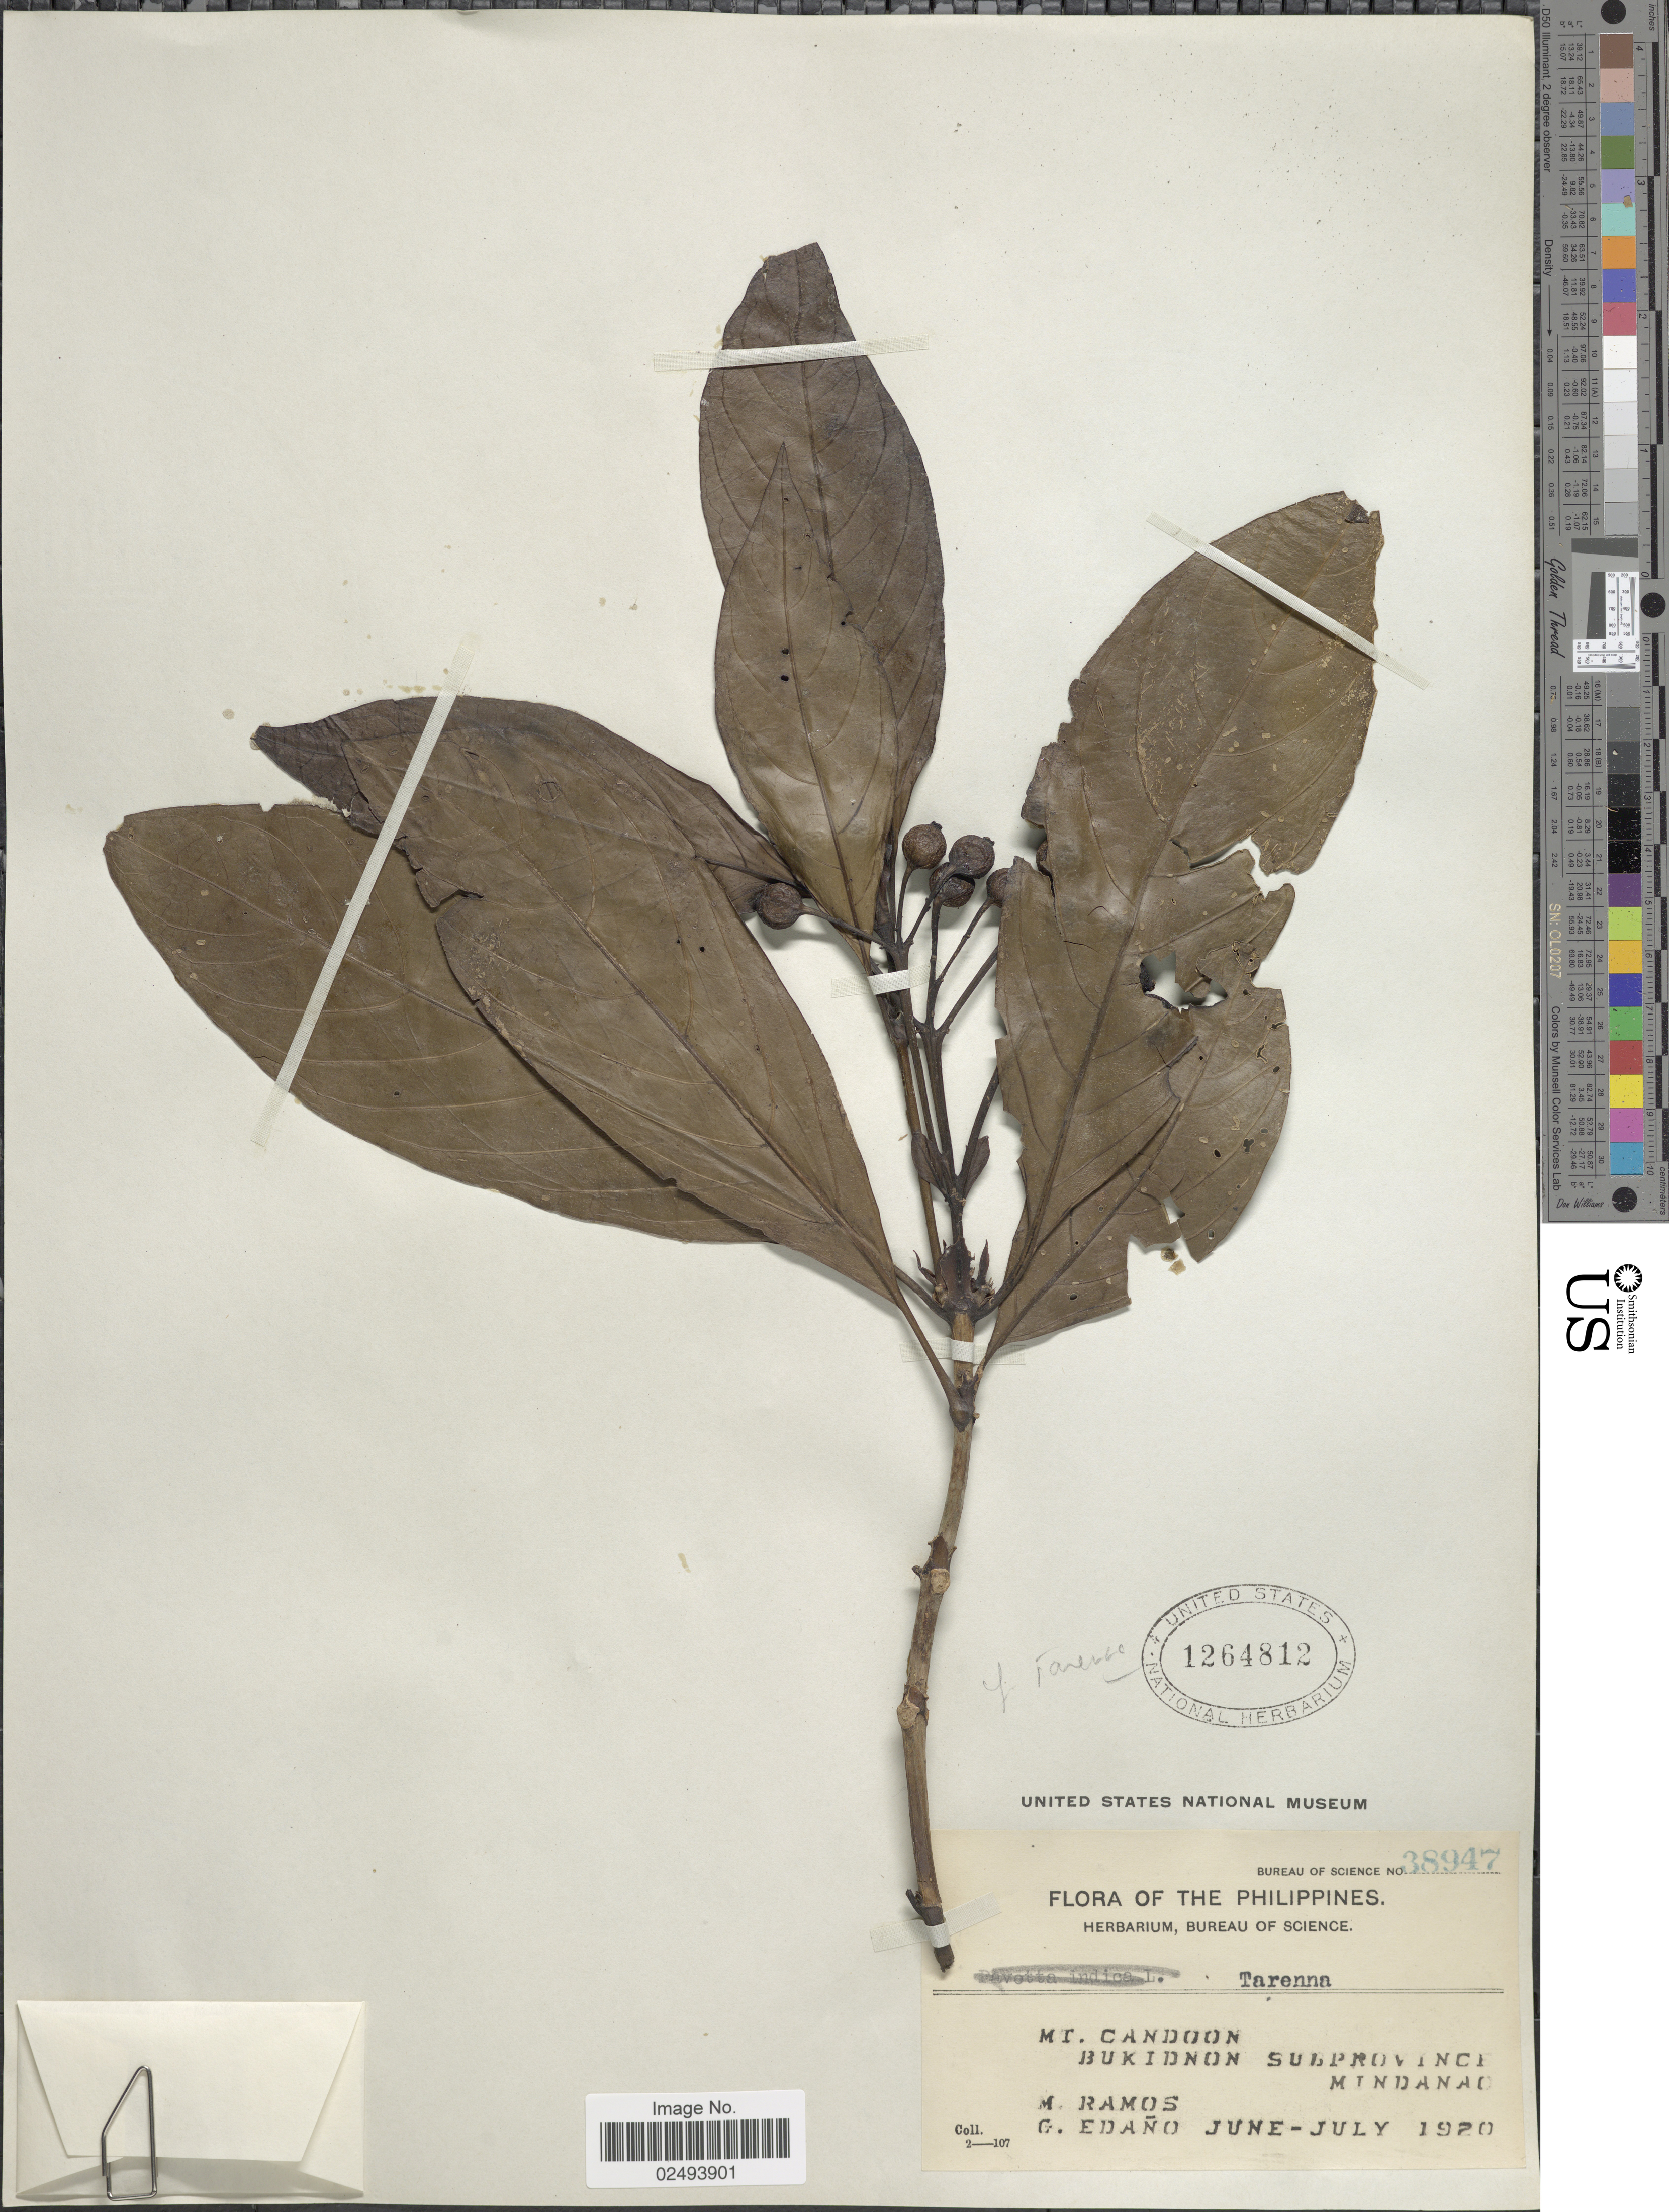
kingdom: Plantae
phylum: Tracheophyta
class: Magnoliopsida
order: Gentianales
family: Rubiaceae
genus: Tarenna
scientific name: Tarenna sp.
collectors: M. Ramos & G. Edaño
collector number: Bureau of Science 38947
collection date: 1920-06/1920-07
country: Philippines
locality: Mt. Candoon. Bukidnon Subprovince. Mindanao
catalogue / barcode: US 1264812